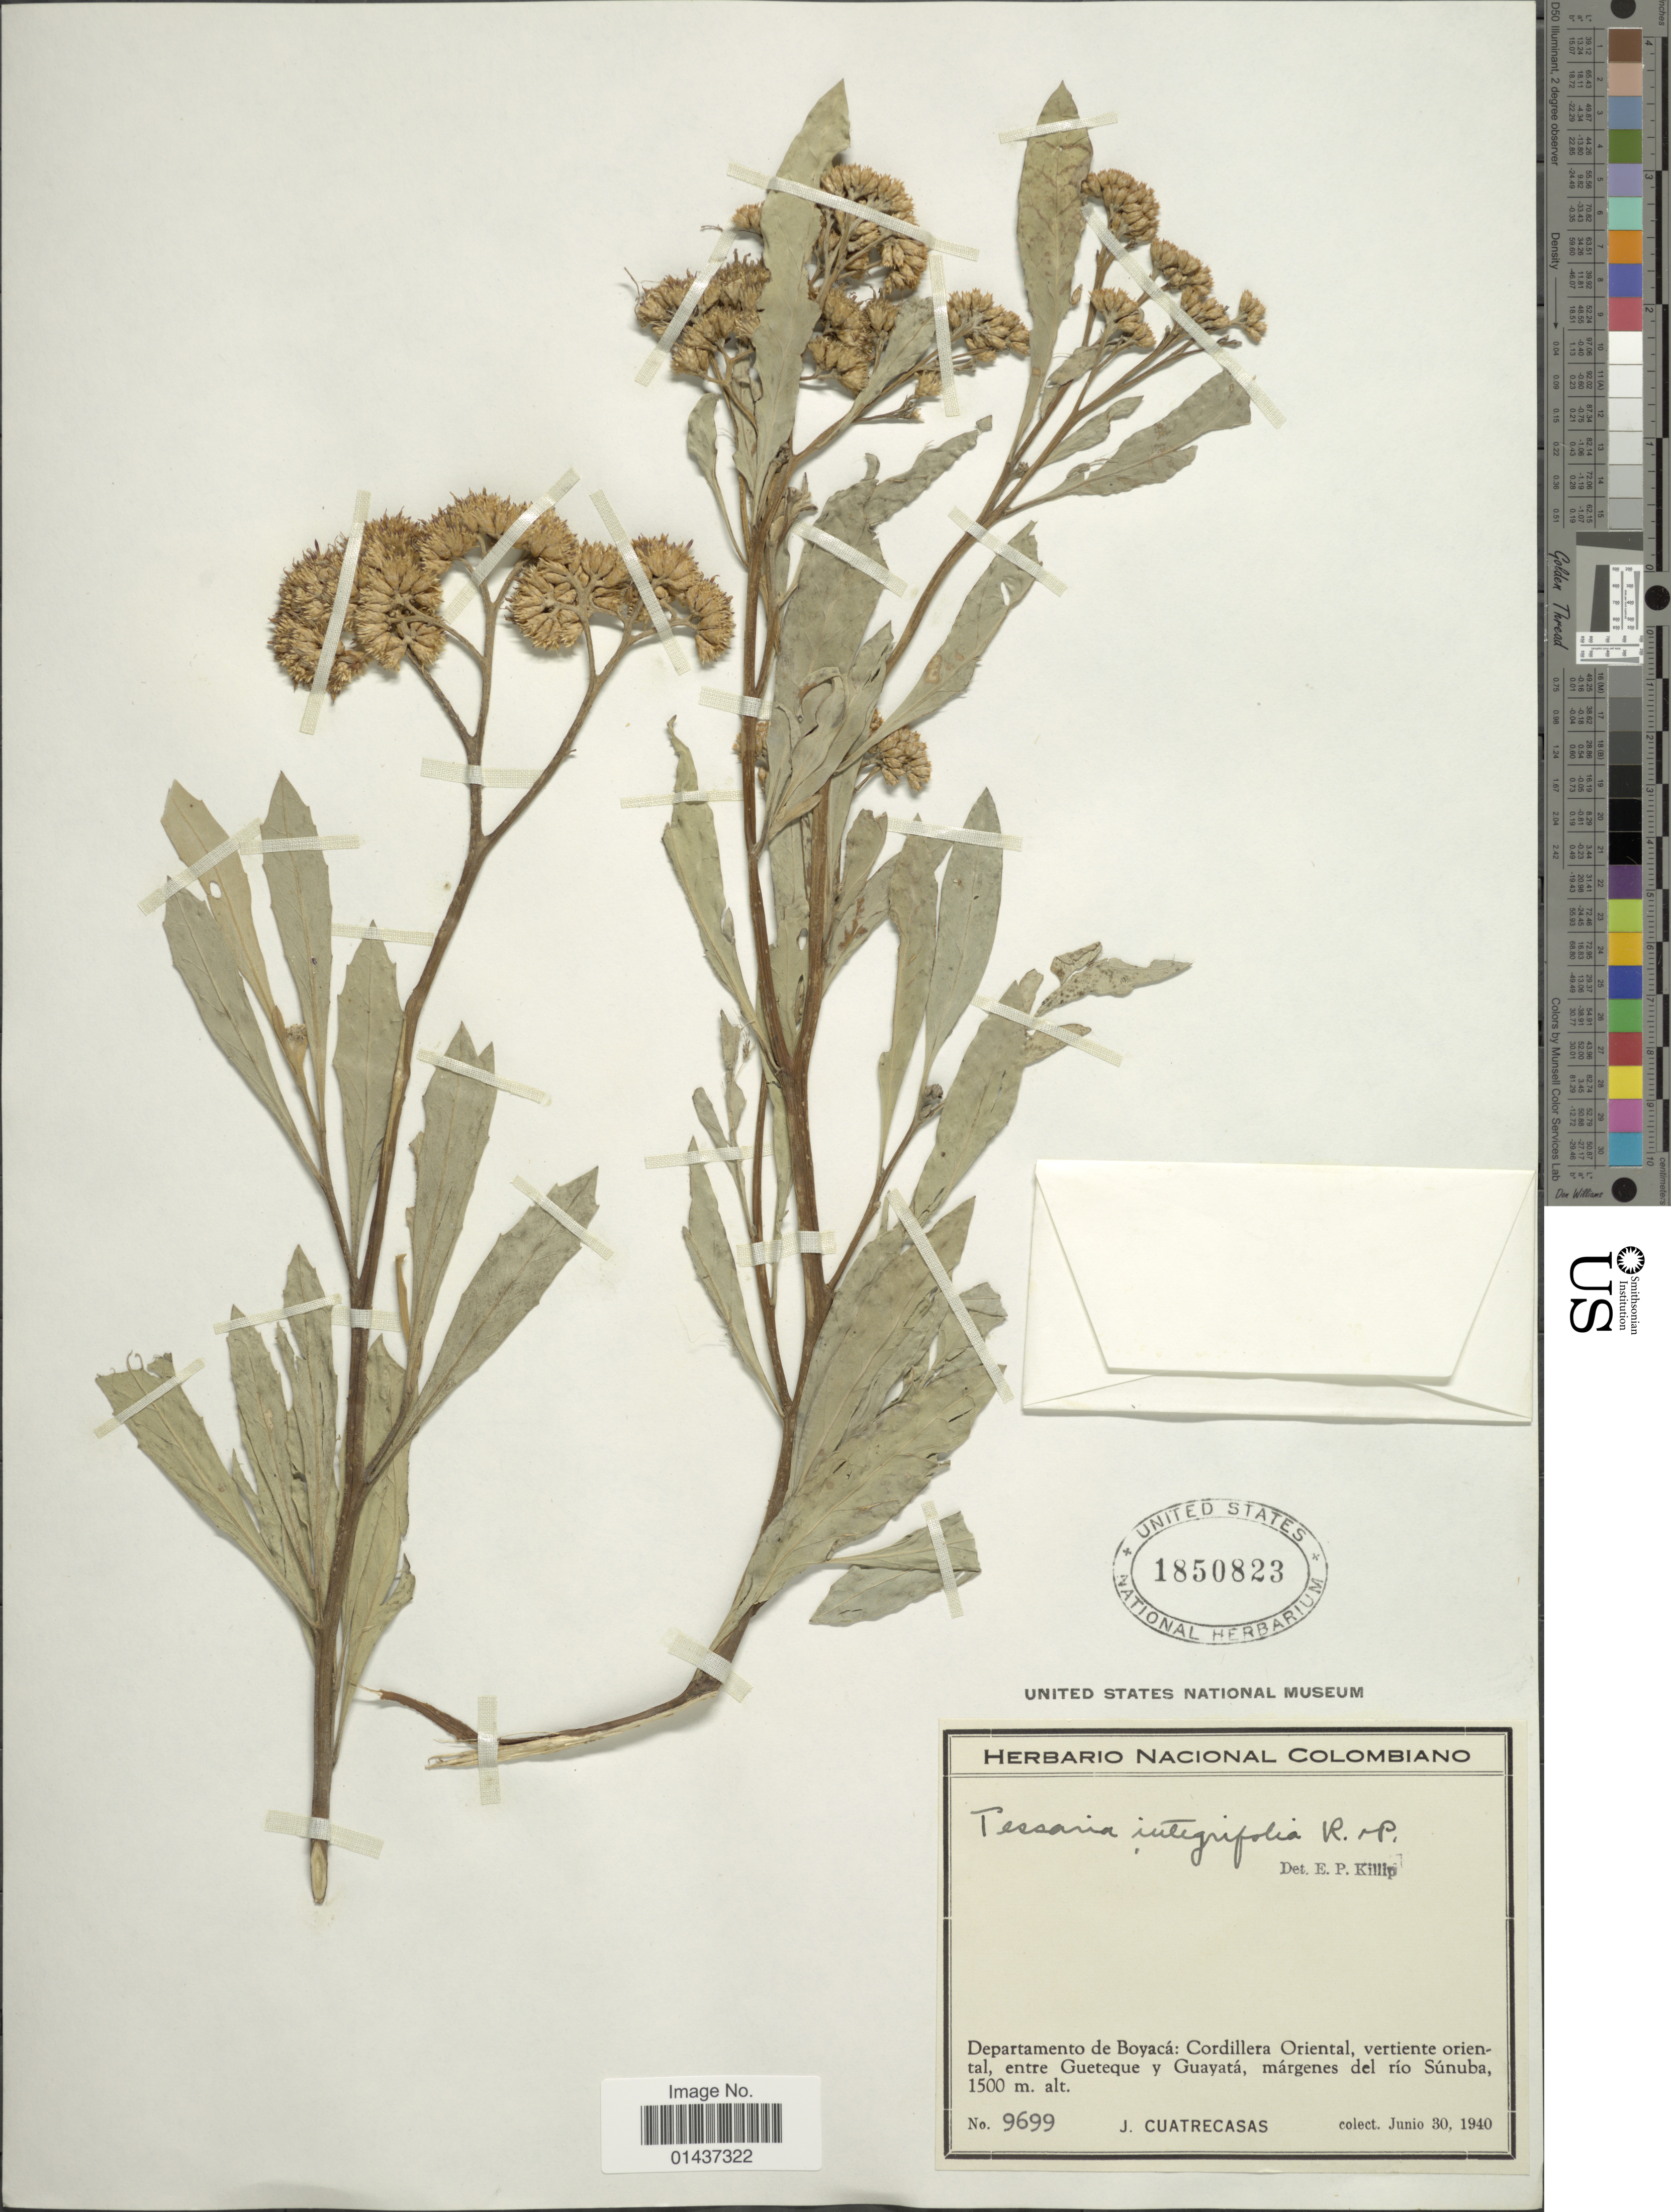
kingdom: Plantae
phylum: Tracheophyta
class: Magnoliopsida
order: Asterales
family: Asteraceae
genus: Tessaria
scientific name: Tessaria integrifolia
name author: Ruiz & Pav.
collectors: J. Cuatrecasas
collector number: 9699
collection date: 1940-06-30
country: Colombia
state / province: Boyacá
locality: Cordillera Oriental, vertiente oriental, entre Gueteque y Guayatá, márgenes del río Súnuba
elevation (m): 1500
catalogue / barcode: US 1850823